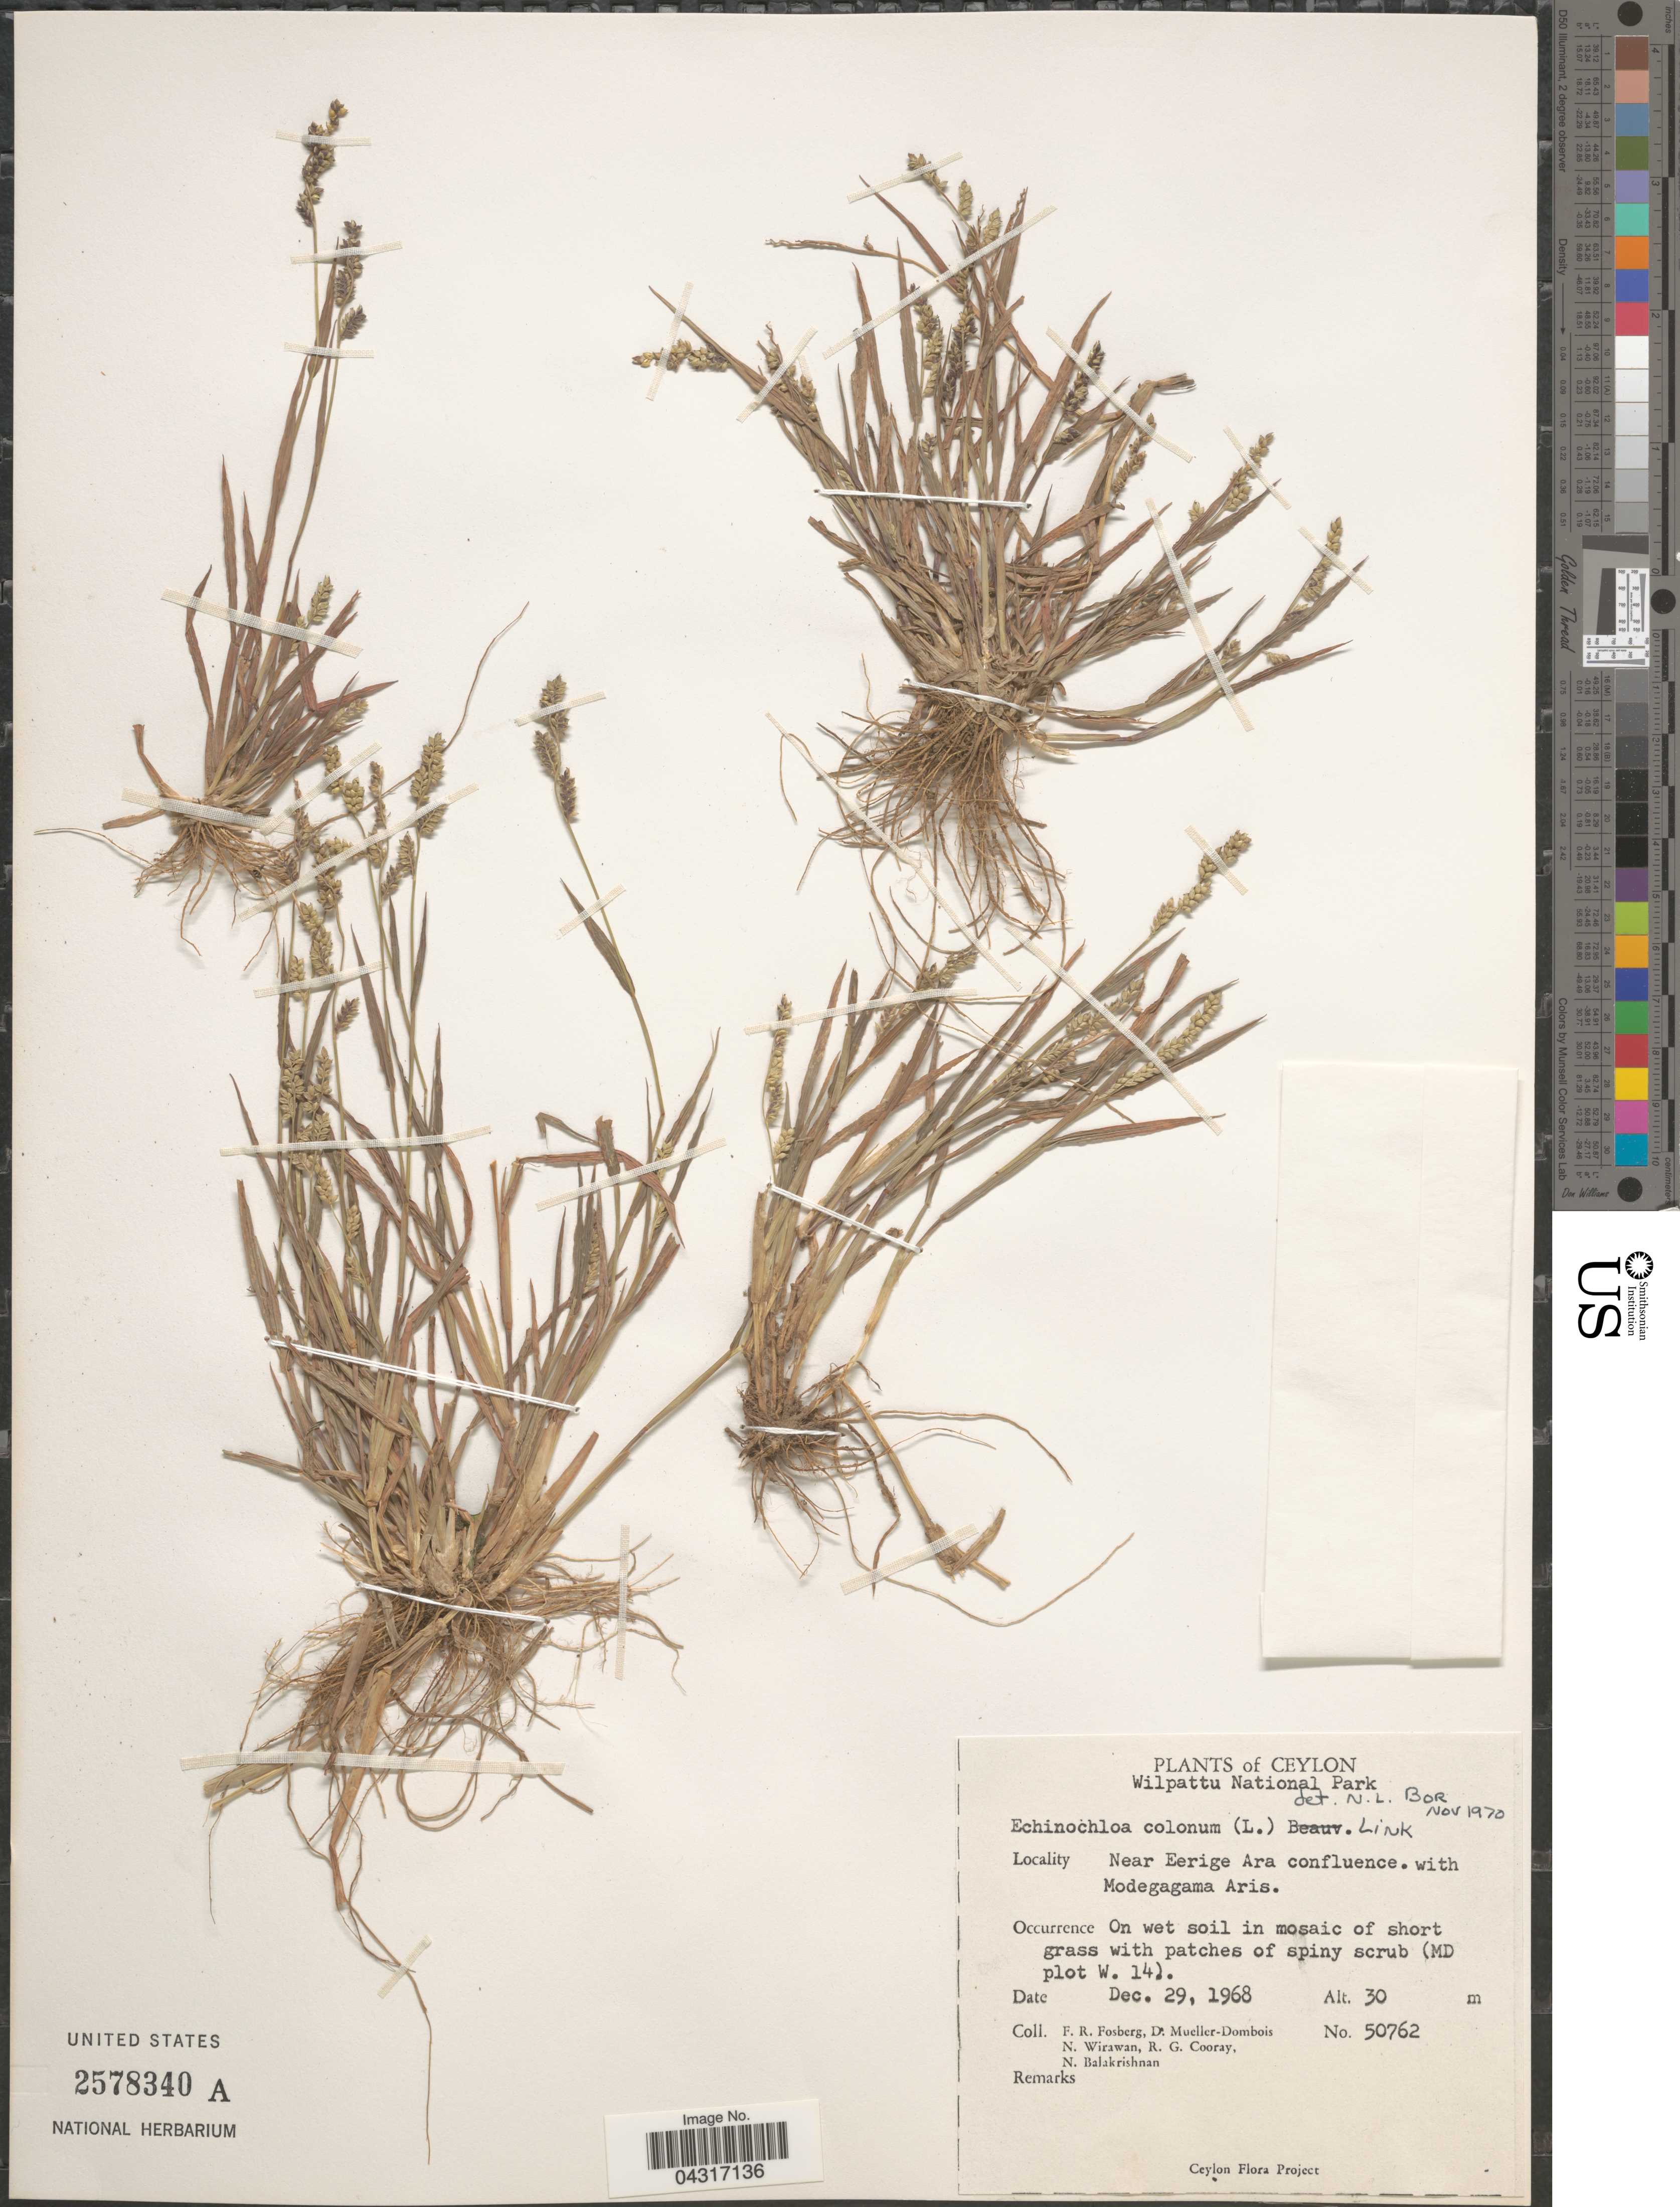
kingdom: Plantae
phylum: Tracheophyta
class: Liliopsida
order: Poales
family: Poaceae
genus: Echinochloa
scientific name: Echinochloa colona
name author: (L.) Link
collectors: F. R. Fosberg, D. Mueller-Dombois, N. Wirawan, R. Cooray & N. Balakrishnan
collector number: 50762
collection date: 1968-12-29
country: Sri Lanka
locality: Ceylon. Wilpattu National Park. Near Eerige Ara confluence. (MD plot W. 14.).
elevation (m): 30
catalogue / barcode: US 2578340A